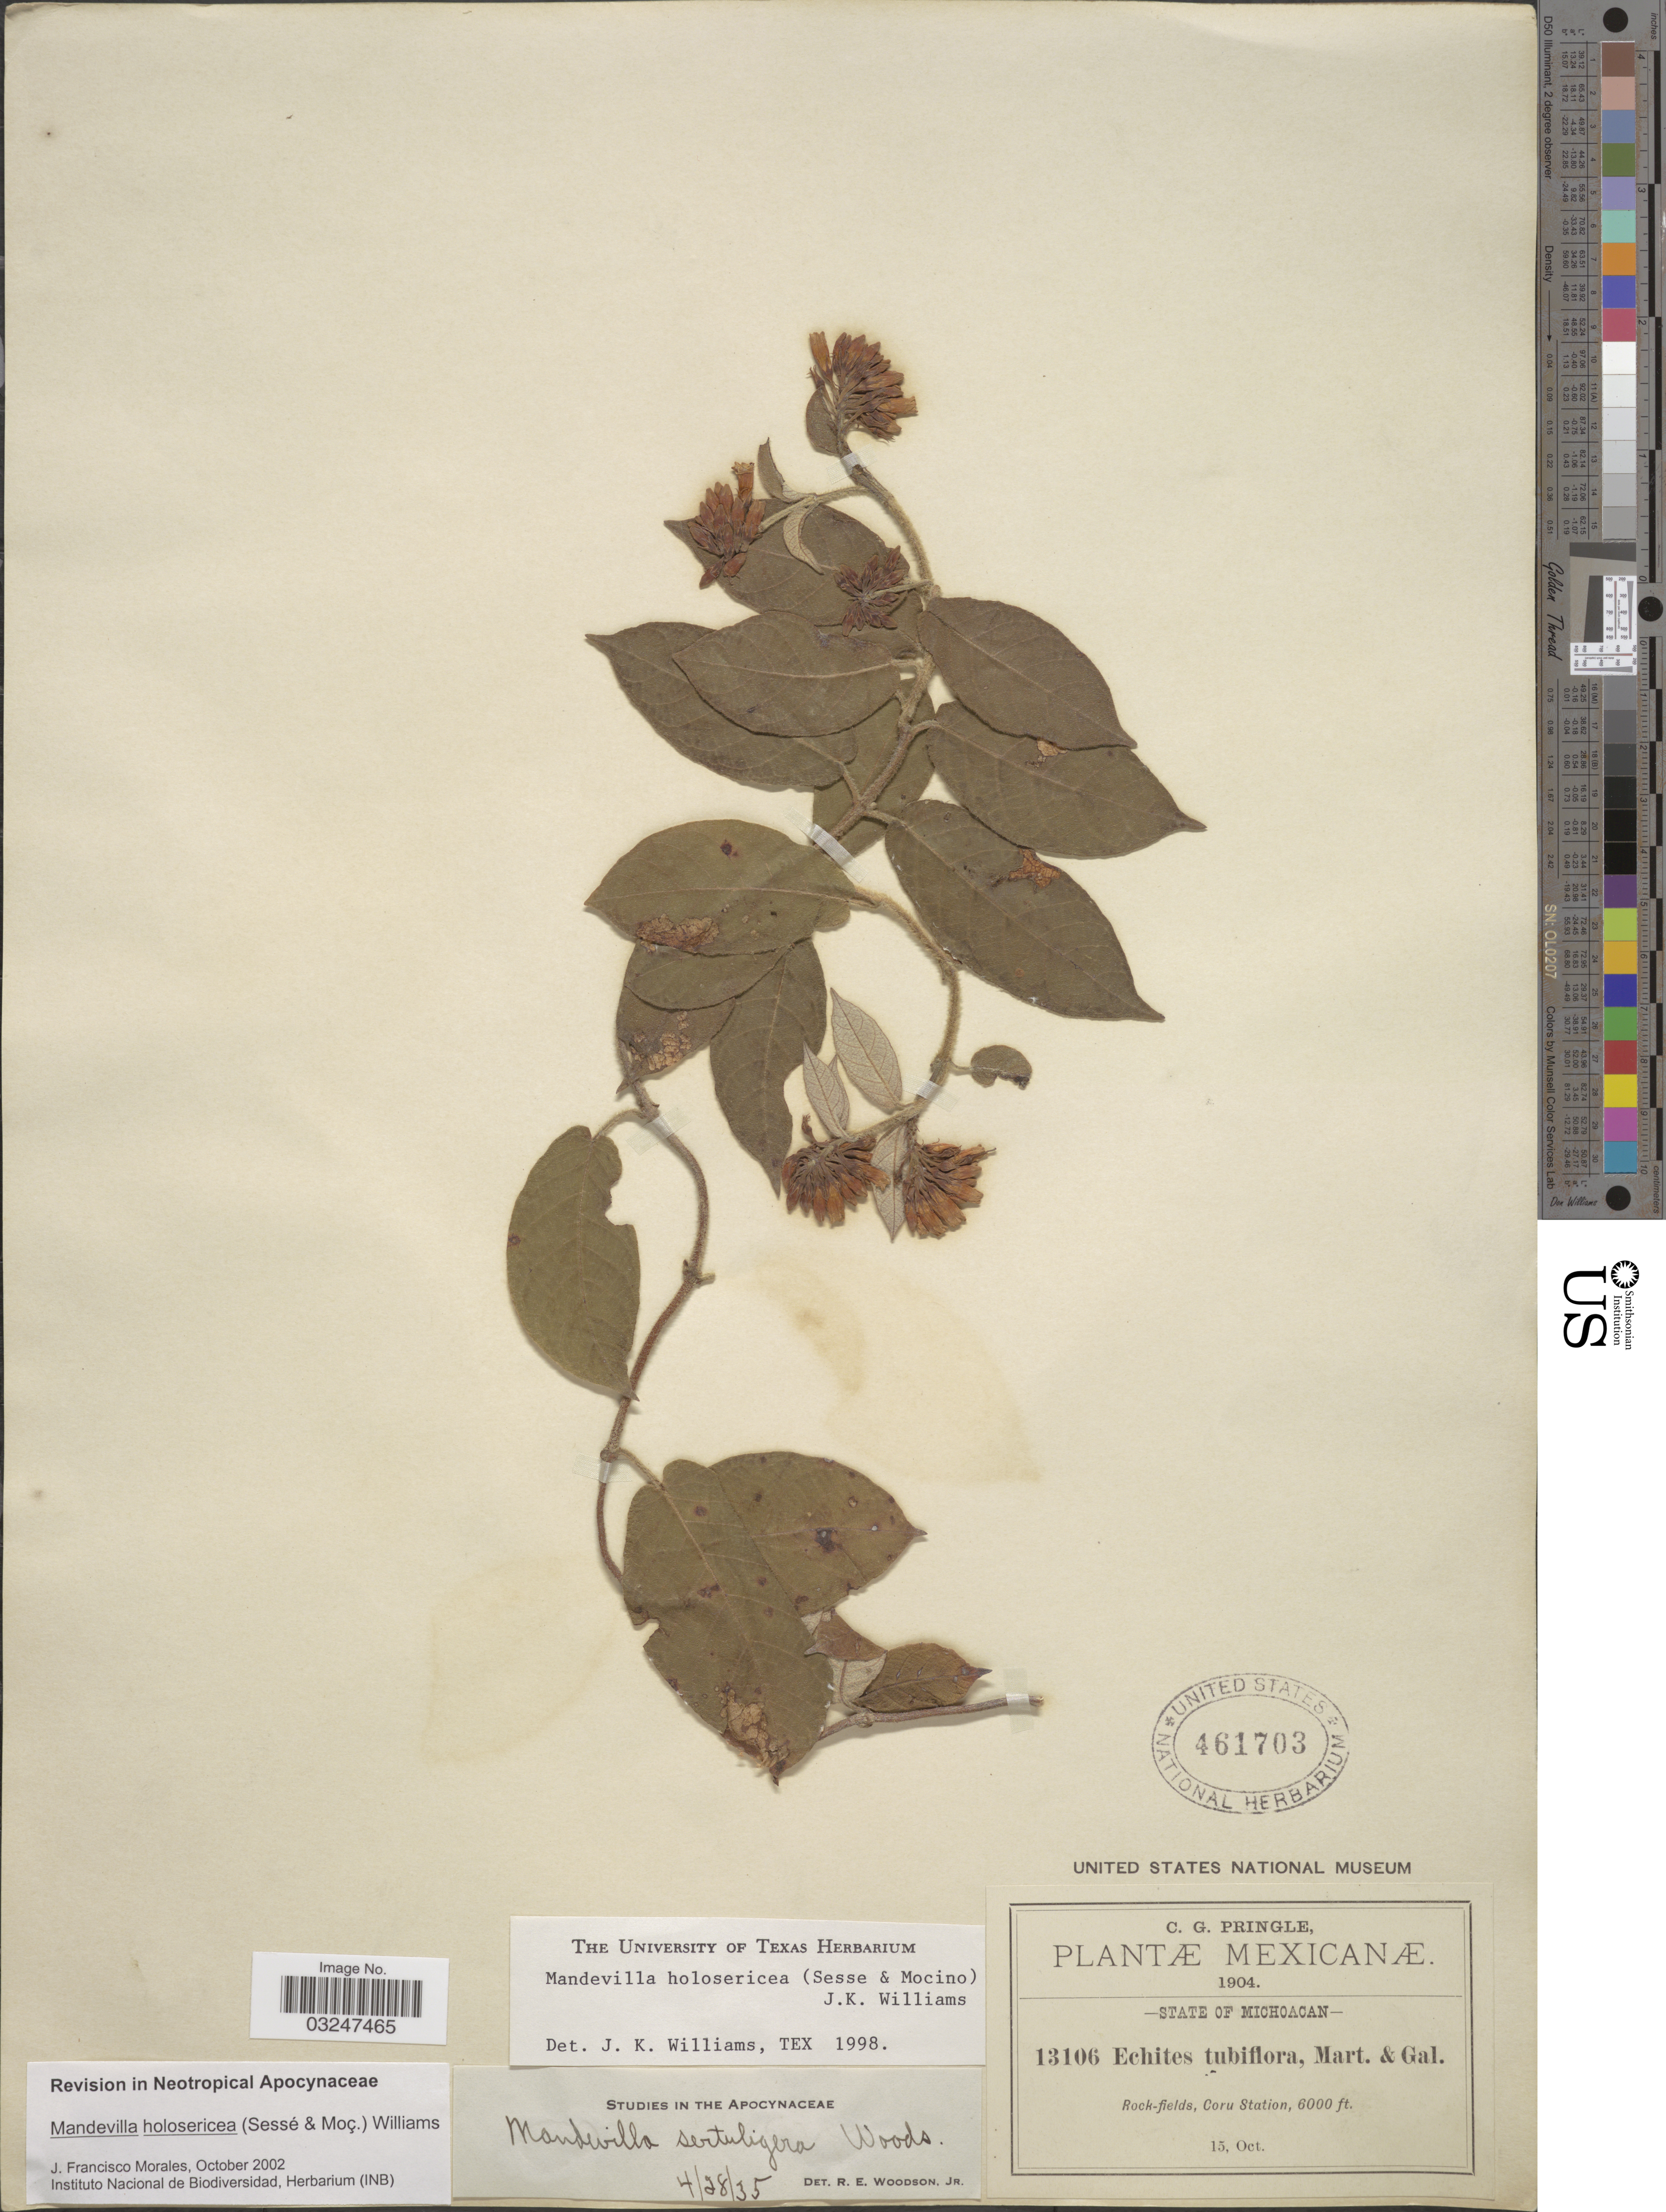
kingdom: Plantae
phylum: Tracheophyta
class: Magnoliopsida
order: Gentianales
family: Apocynaceae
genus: Mandevilla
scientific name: Mandevilla holosericea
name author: (Sessé & Moc.) J.K. Williams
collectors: C. G. Pringle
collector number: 13106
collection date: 1904-10-15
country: Mexico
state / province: Michoacán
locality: Coru Station.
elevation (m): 1829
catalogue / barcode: US 461703